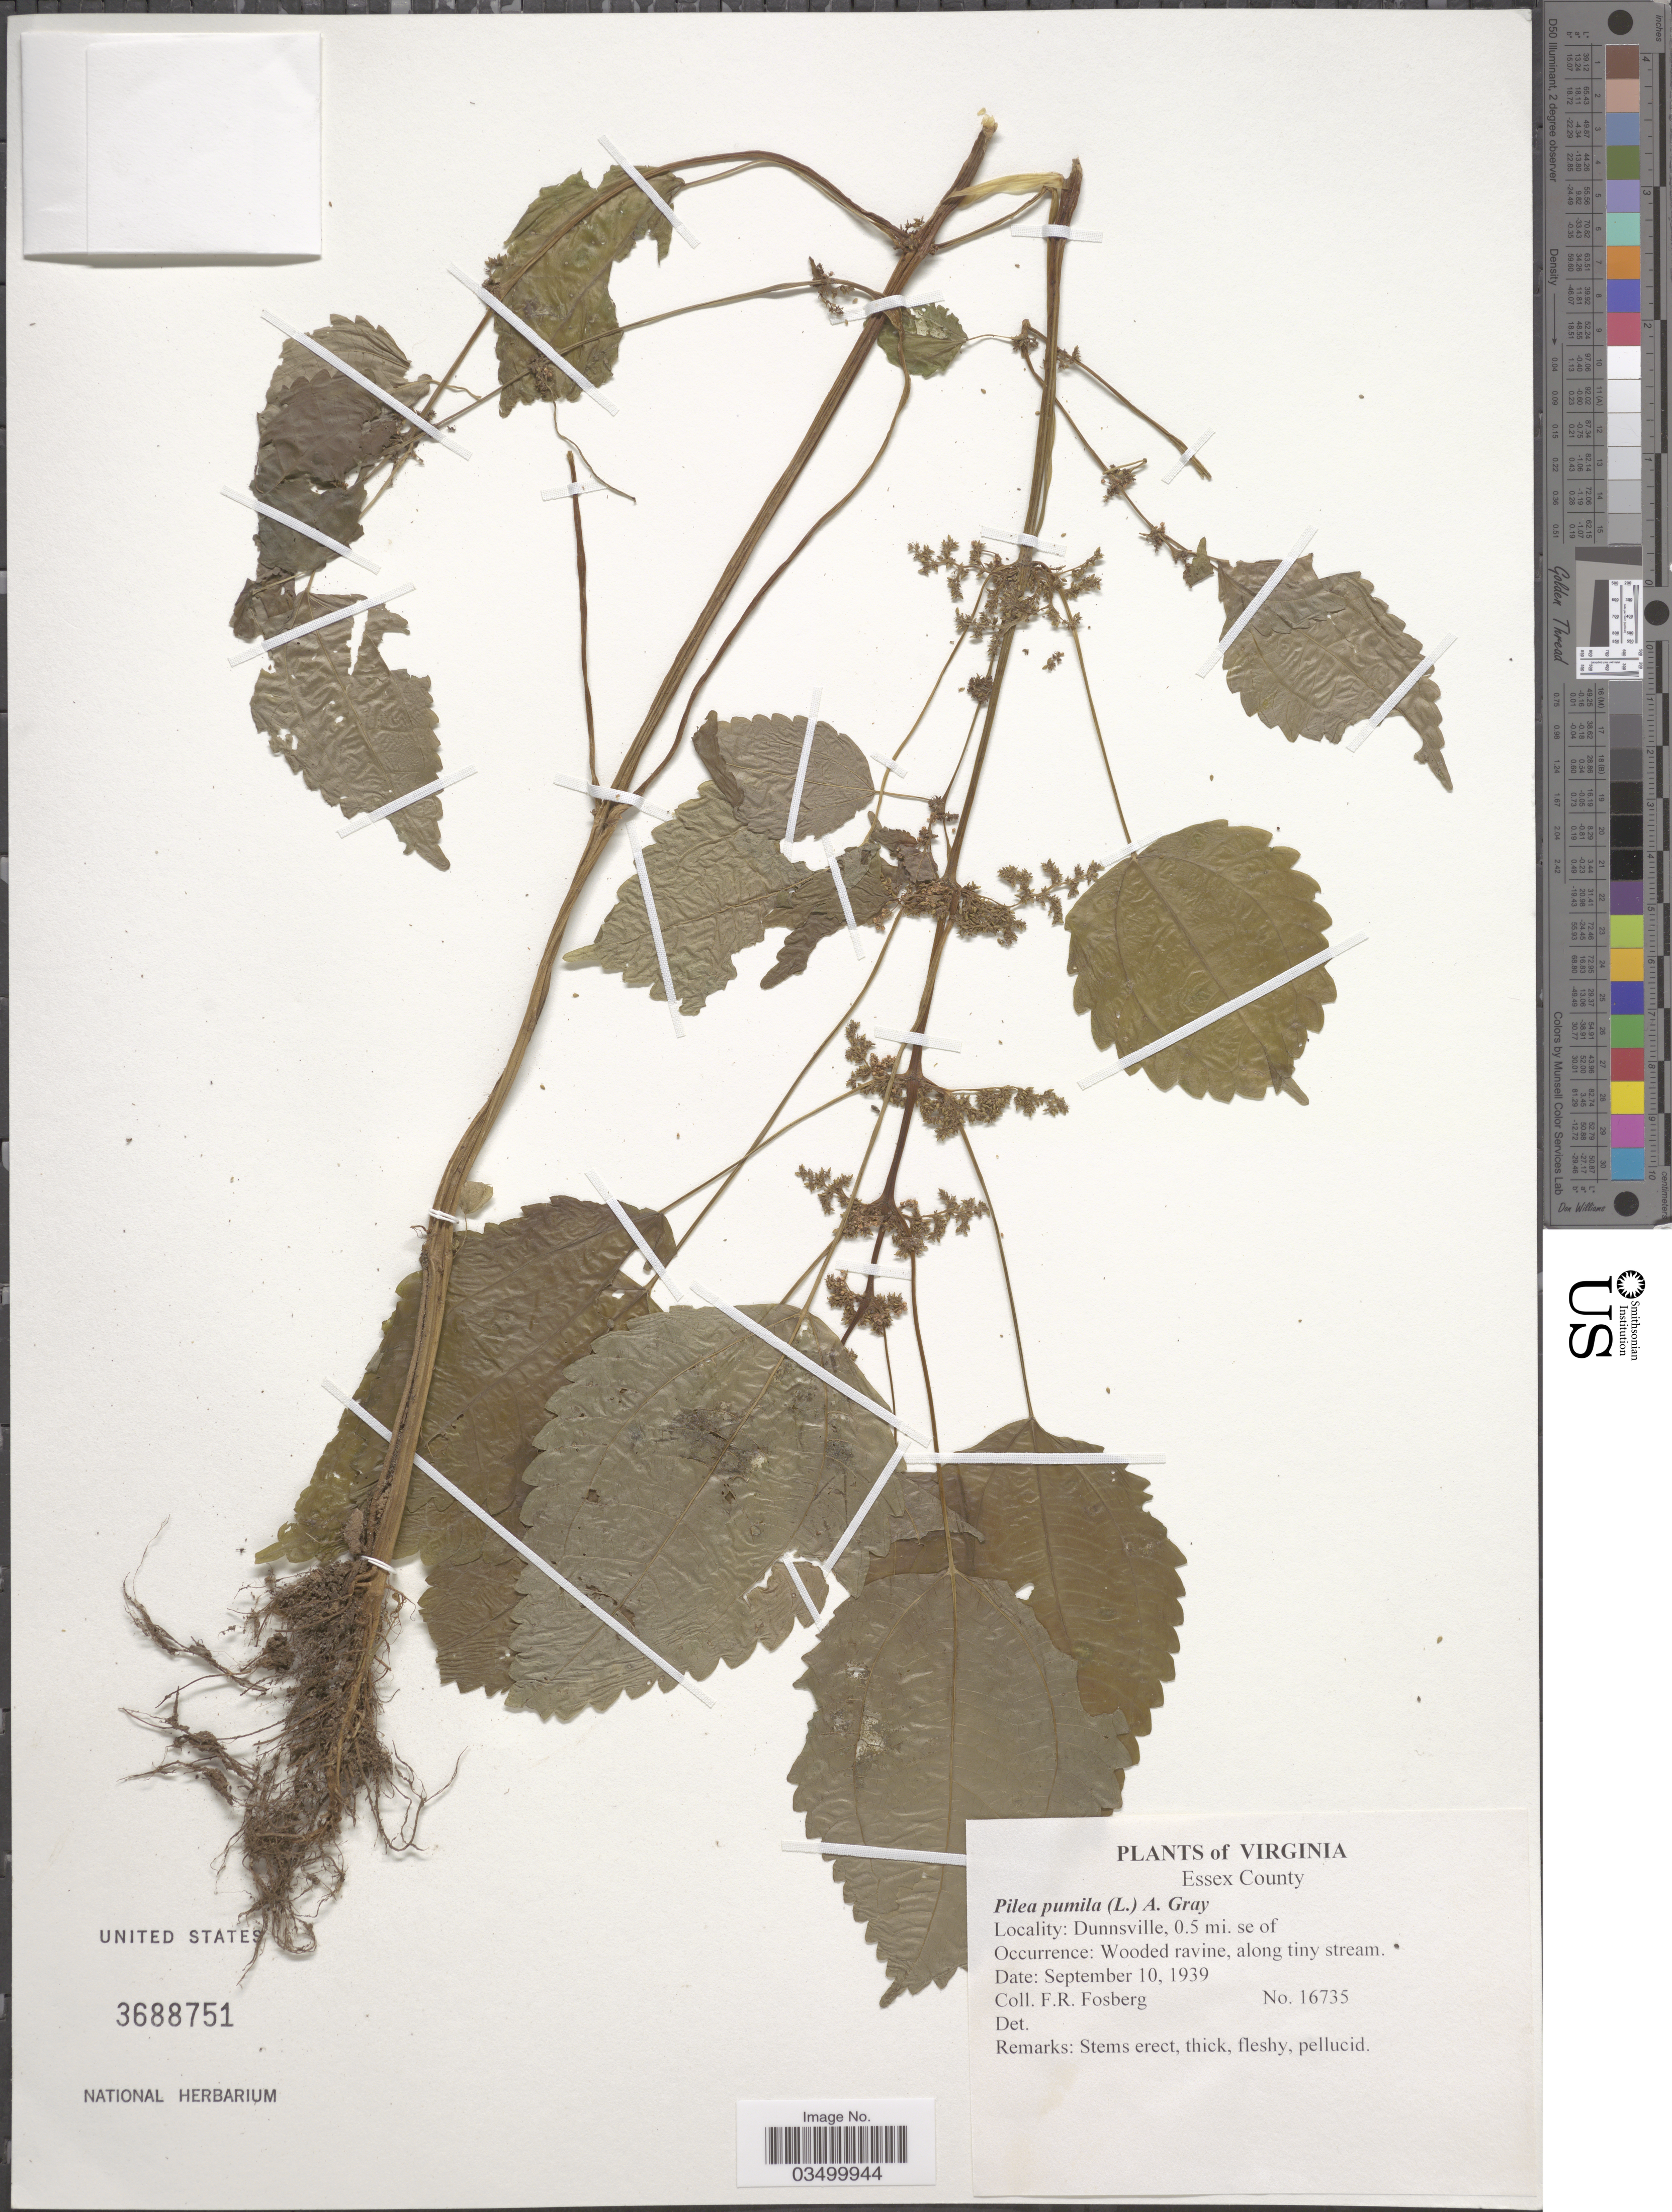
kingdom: Plantae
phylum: Tracheophyta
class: Magnoliopsida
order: Rosales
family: Urticaceae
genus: Pilea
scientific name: Pilea pumila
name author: (L.) A. Gray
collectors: F. R. Fosberg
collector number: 16735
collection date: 1939-09-10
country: United States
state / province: Virginia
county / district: Essex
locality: Essex County. Dunssville, 0.5 mi. se of.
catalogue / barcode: US 3688751